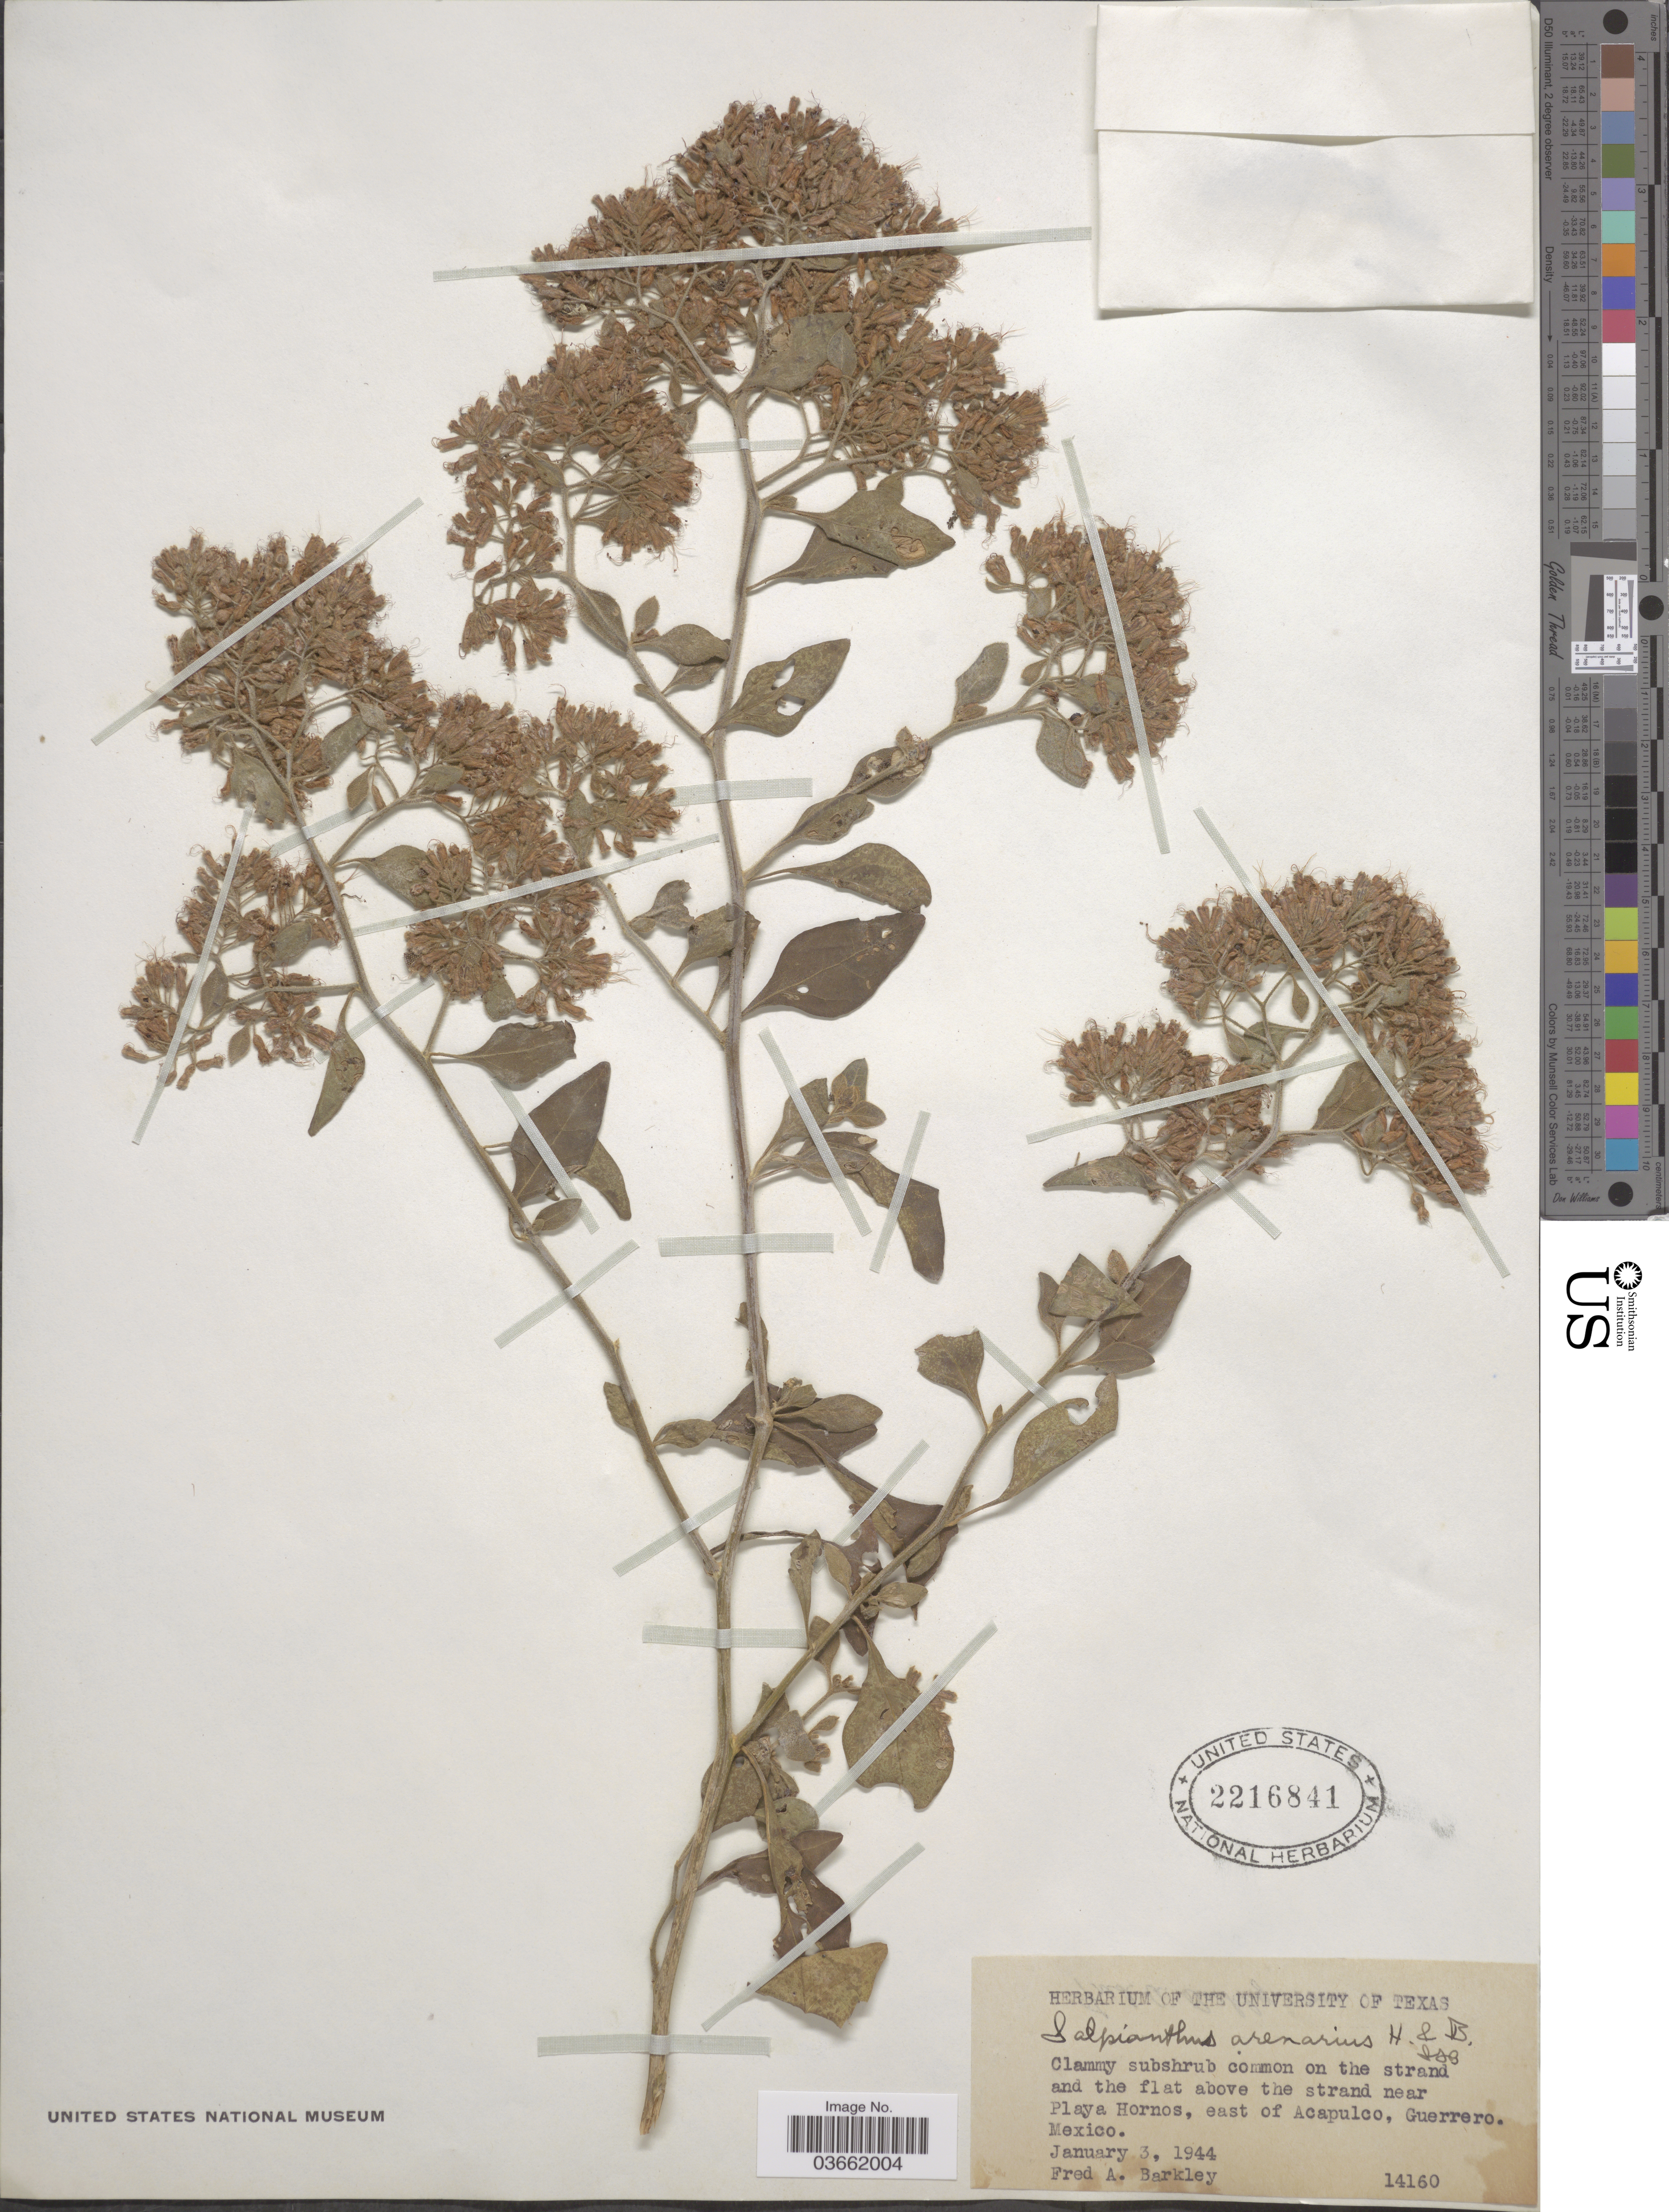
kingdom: Plantae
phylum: Tracheophyta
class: Magnoliopsida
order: Caryophyllales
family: Nyctaginaceae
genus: Salpianthus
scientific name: Salpianthus arenarius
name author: Bonpl.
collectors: F. A. Barkley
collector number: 14160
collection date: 1944-01-03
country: Mexico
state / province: Guerrero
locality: Above the strand near Playa Hornos, east of Acapulco.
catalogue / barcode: US 2216841